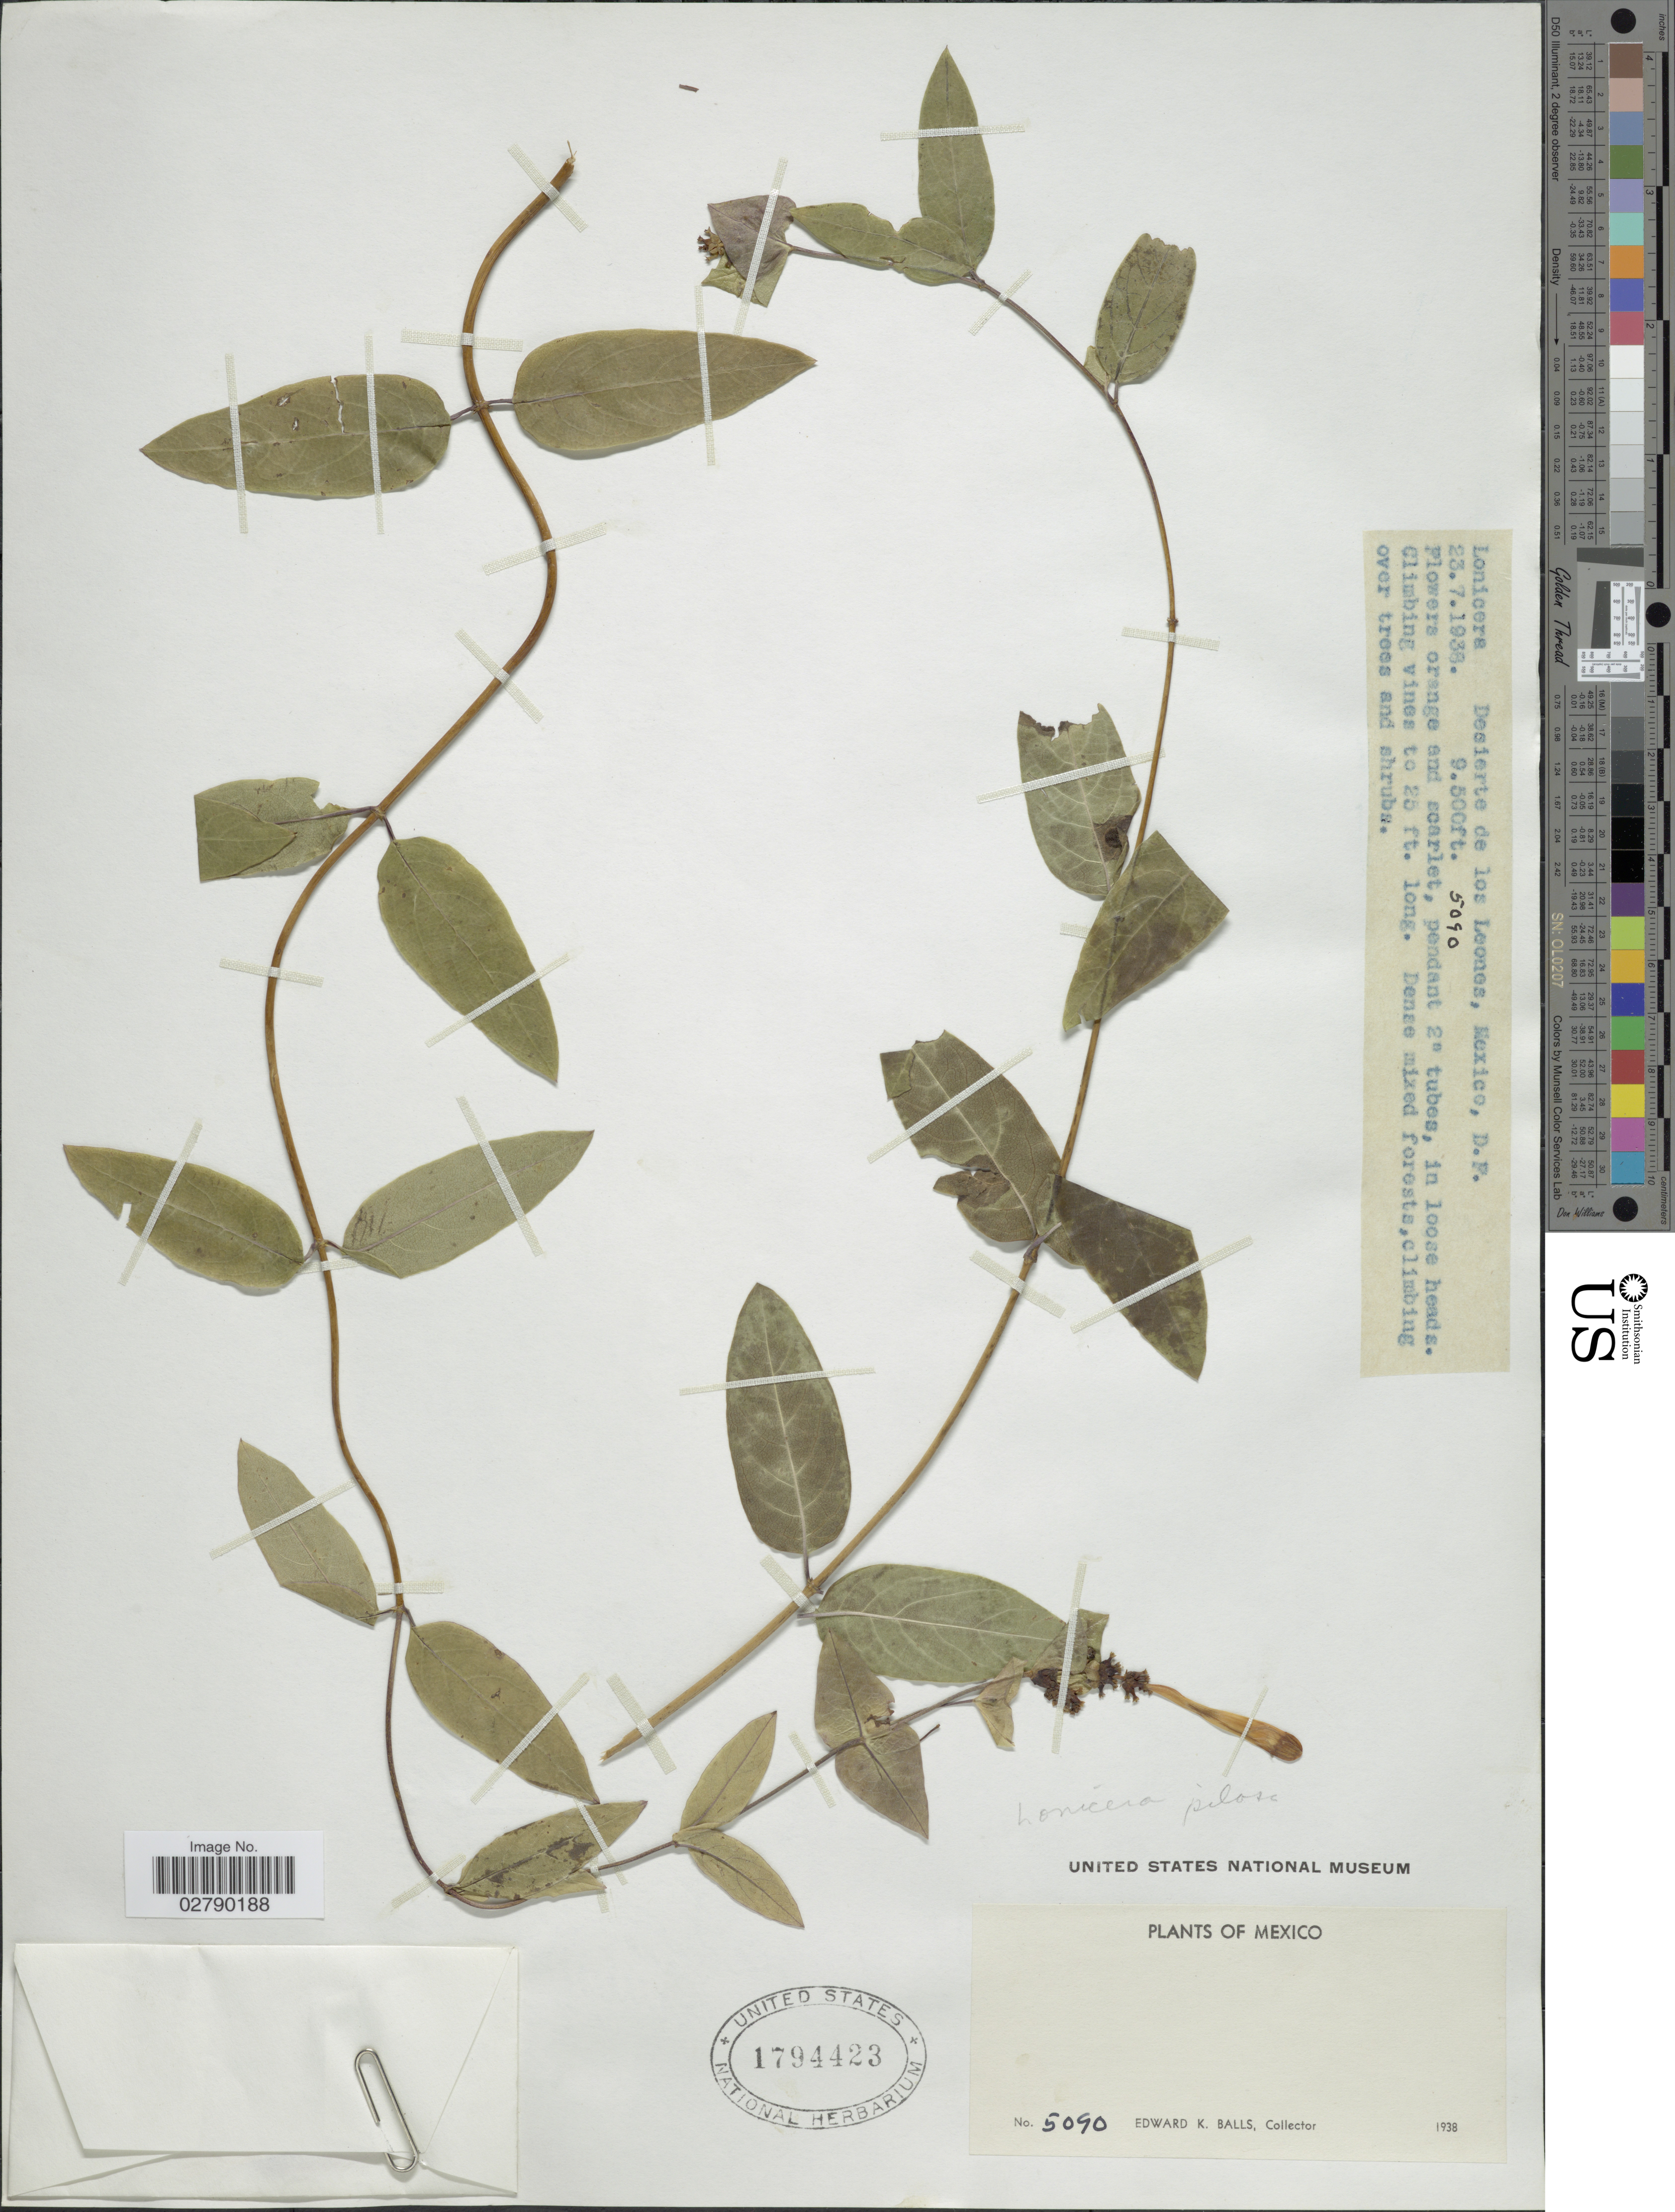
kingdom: Plantae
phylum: Tracheophyta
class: Magnoliopsida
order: Dipsacales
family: Caprifoliaceae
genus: Lonicera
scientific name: Lonicera pilosa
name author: Willd. ex Kunth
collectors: E. K. Balls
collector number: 5090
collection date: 1938-07-23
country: Mexico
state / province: Distrito Federal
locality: Desierte de los Leones.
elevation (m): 2896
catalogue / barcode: US 1794423